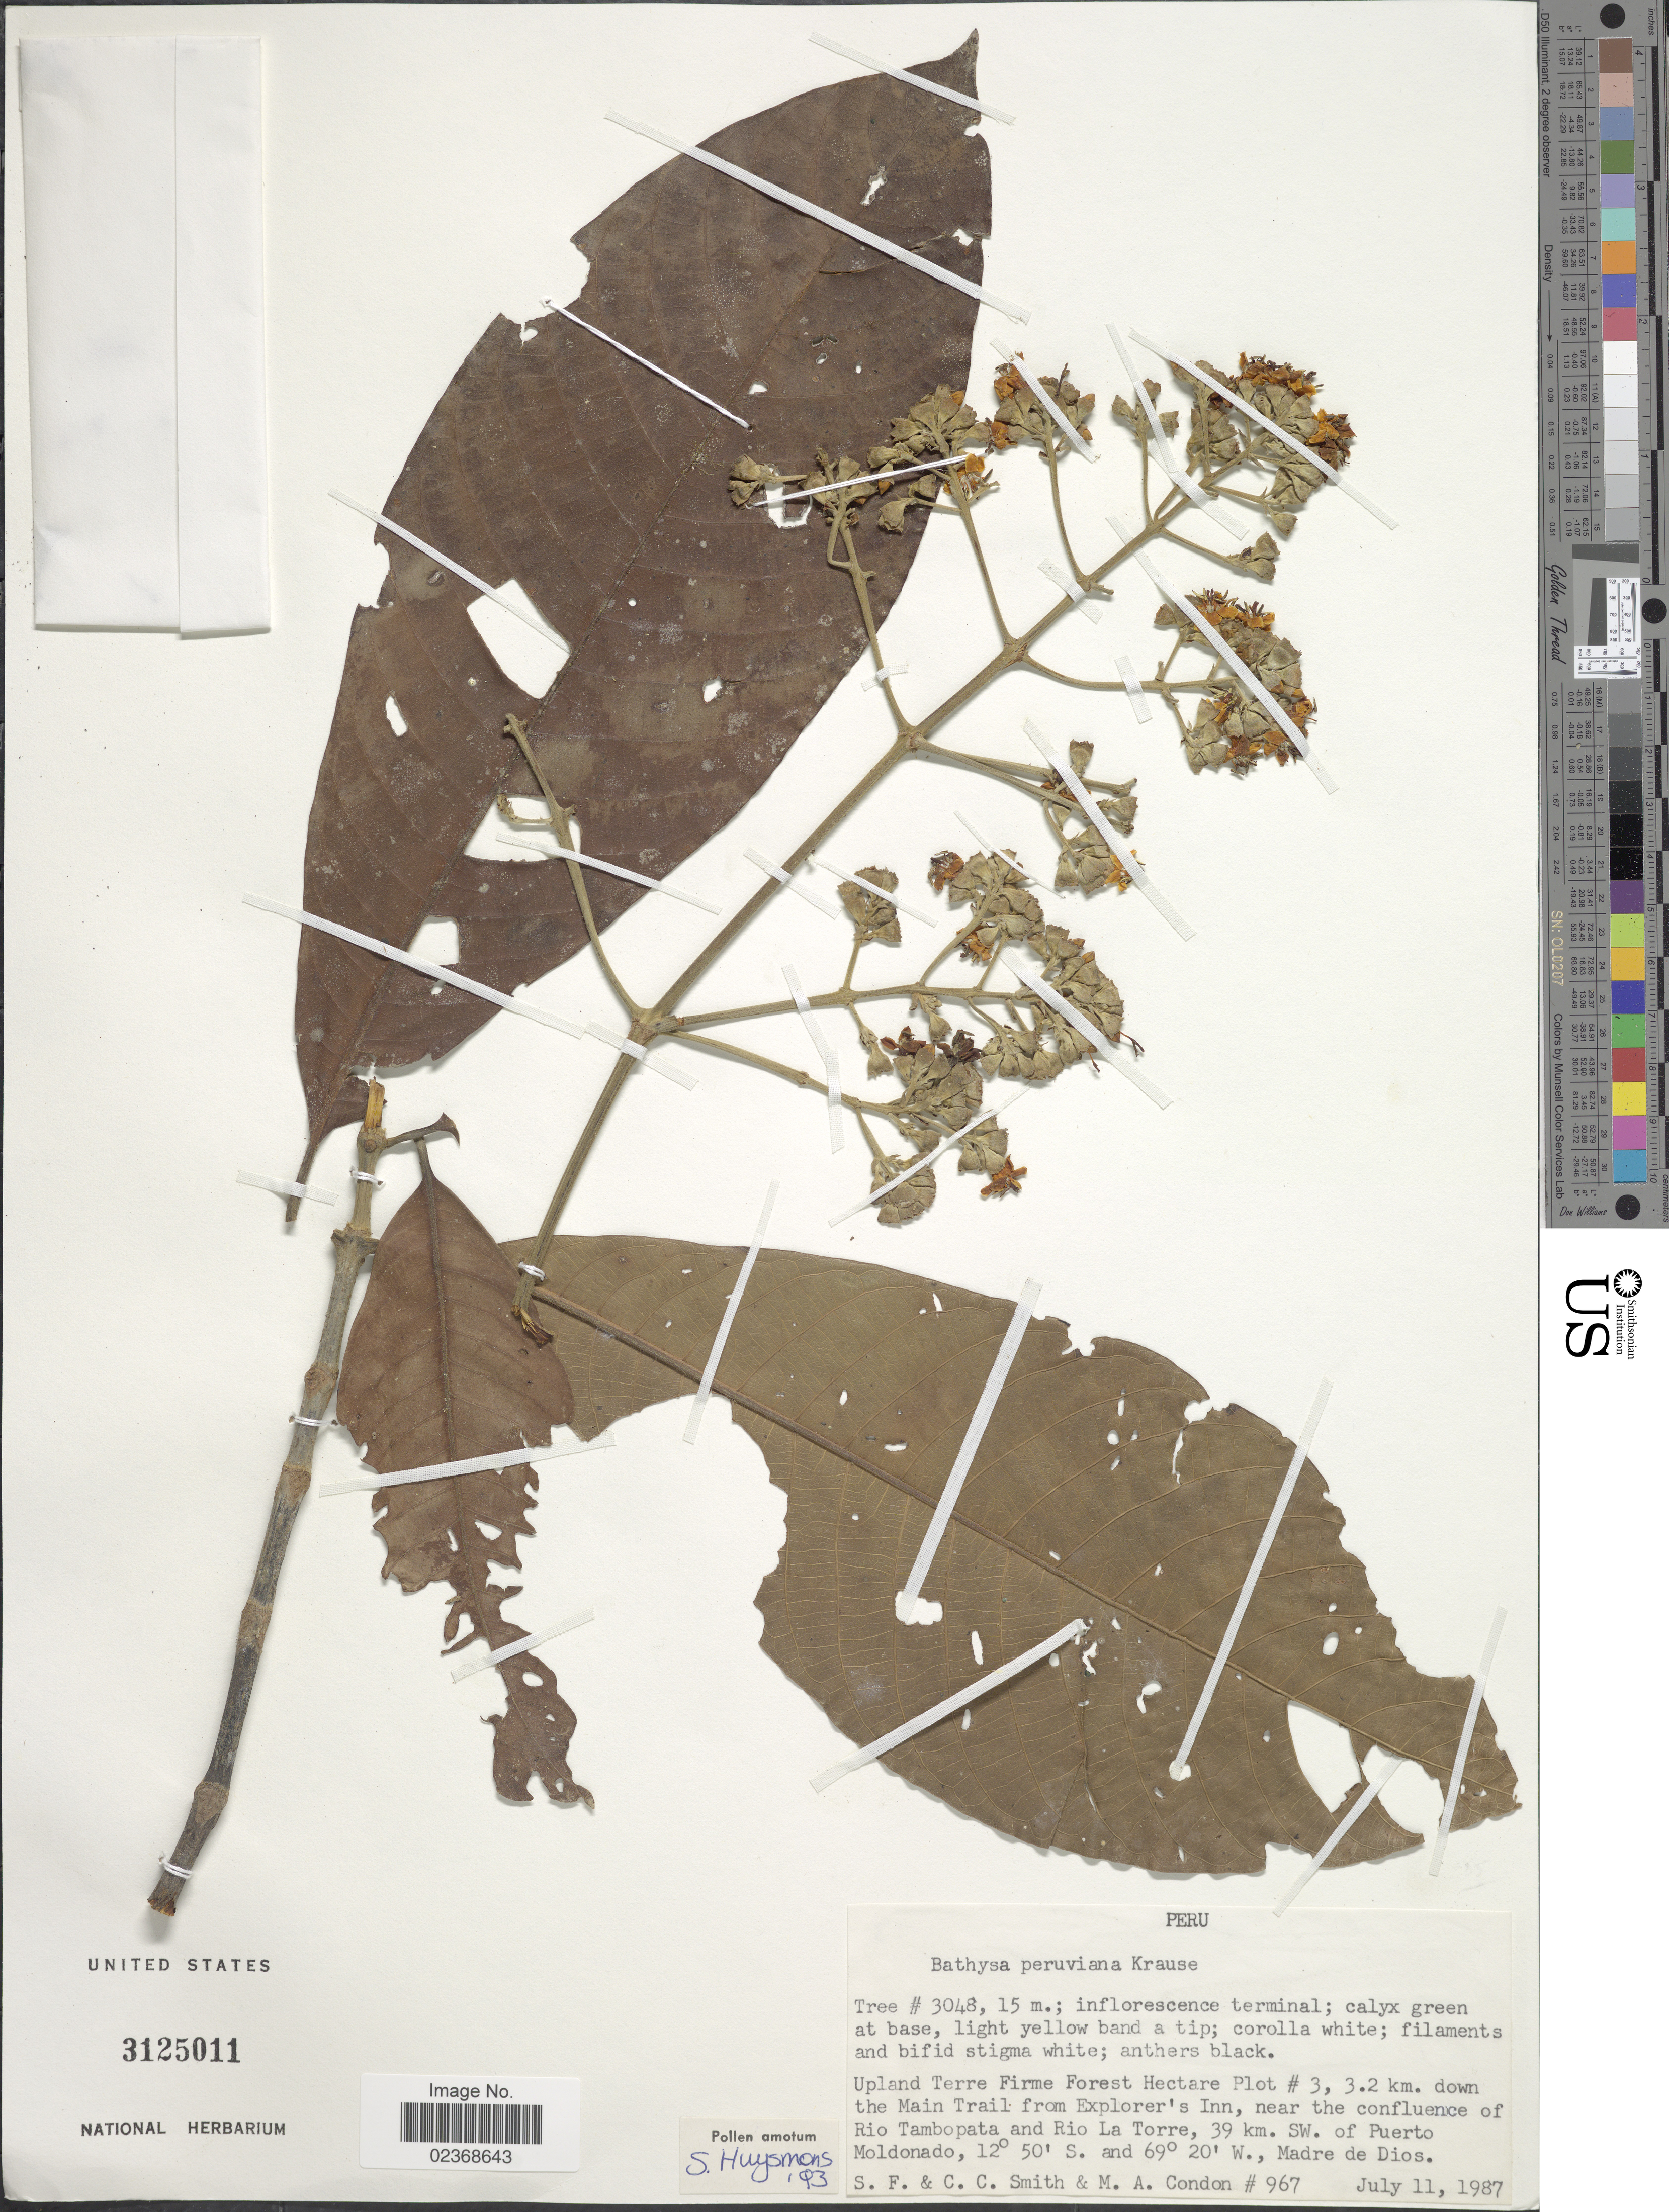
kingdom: Plantae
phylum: Tracheophyta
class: Magnoliopsida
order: Gentianales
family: Rubiaceae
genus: Schizocalyx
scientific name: Schizocalyx peruvianus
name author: (K. Krause) Kainul. & B. Bremer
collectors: S.F. Smith, C. C. Smith & M. Condon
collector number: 967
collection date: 1987-07-11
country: Peru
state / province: Madre de Dios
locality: Upland Terre Firme Forest Hectare Plot # 3, 3.2 km. down the Main Trail from Explorer's Inn, near the confluence of Rio Tambopata and Rio La Torre, 39 km. SW. of Puerto Moldonado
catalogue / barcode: US 3125011